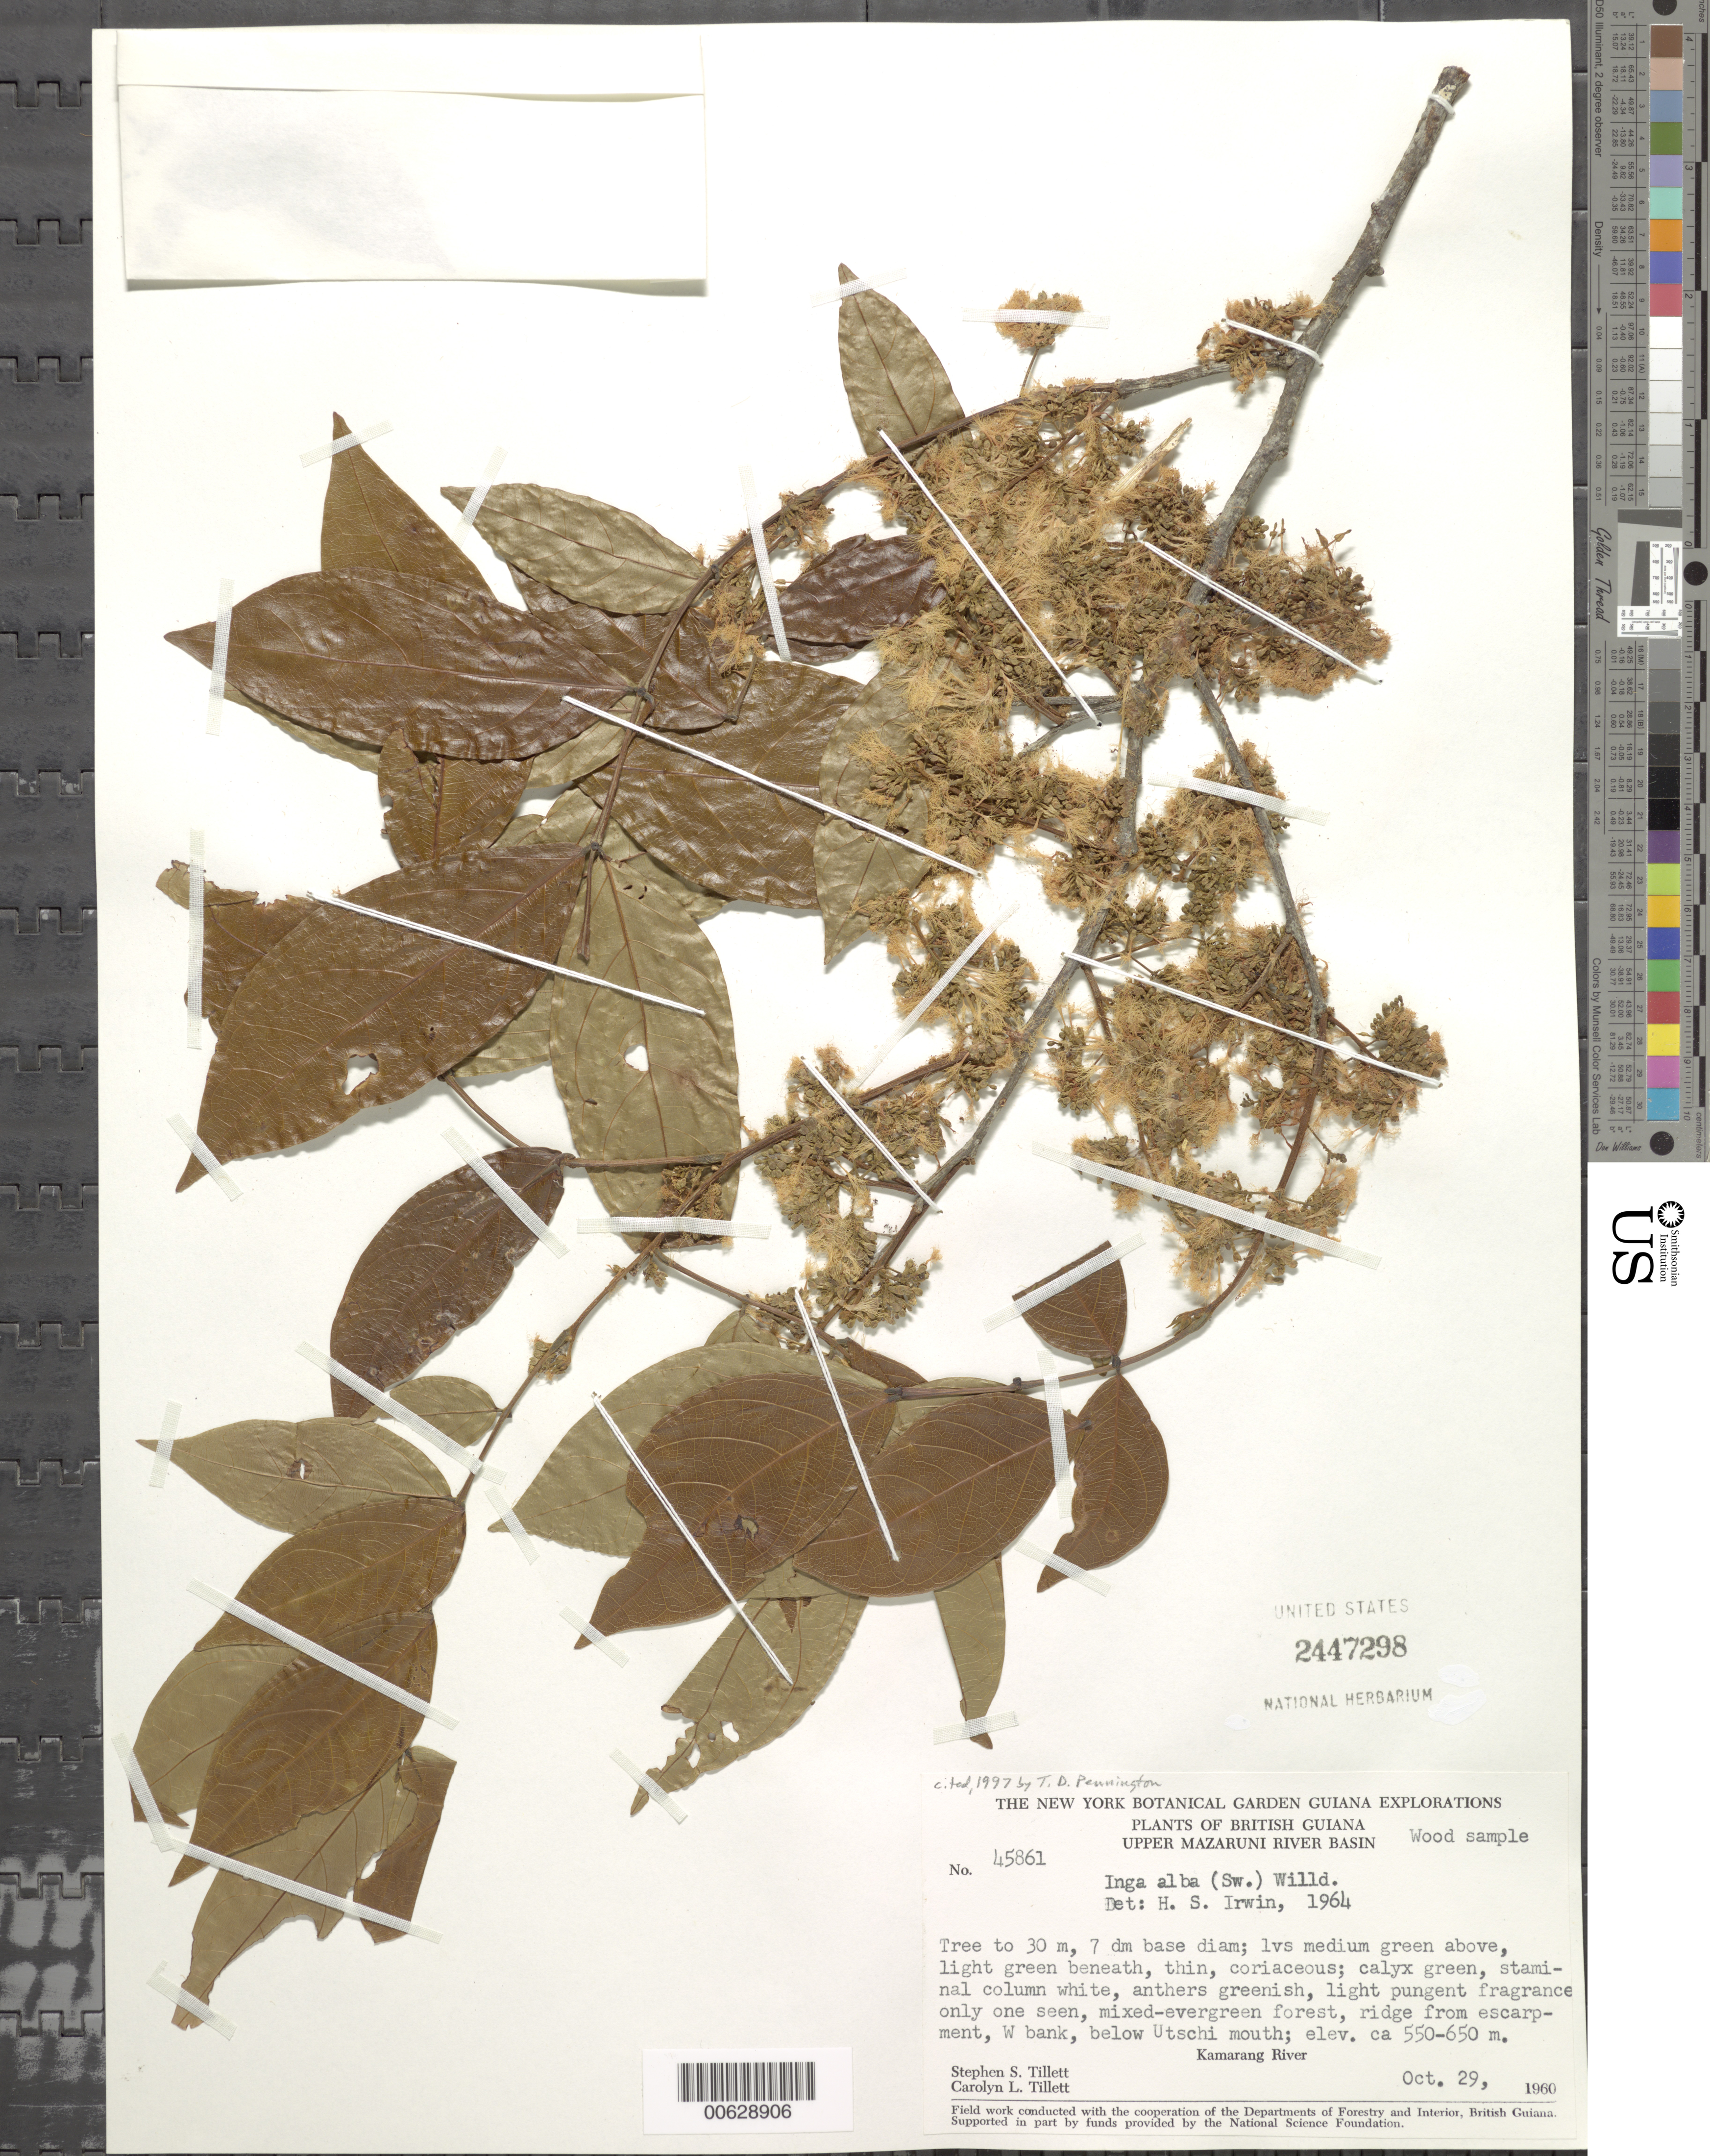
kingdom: Plantae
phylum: Tracheophyta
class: Magnoliopsida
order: Fabales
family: Fabaceae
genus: Inga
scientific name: Inga alba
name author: (Sw.) Willd.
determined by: Irwin, Howard S.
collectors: S. S. Tillett, C. L. Tillett & R. Boyan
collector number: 45861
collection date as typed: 29-Oct-60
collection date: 1960-10-29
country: Guyana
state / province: Cuyuni-Mazaruni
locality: Kamarang R., W bank, below Utschi mouth; Upper Mazaruni R. Basin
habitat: Mixed-evergreen forest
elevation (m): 550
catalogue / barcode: US 2447298